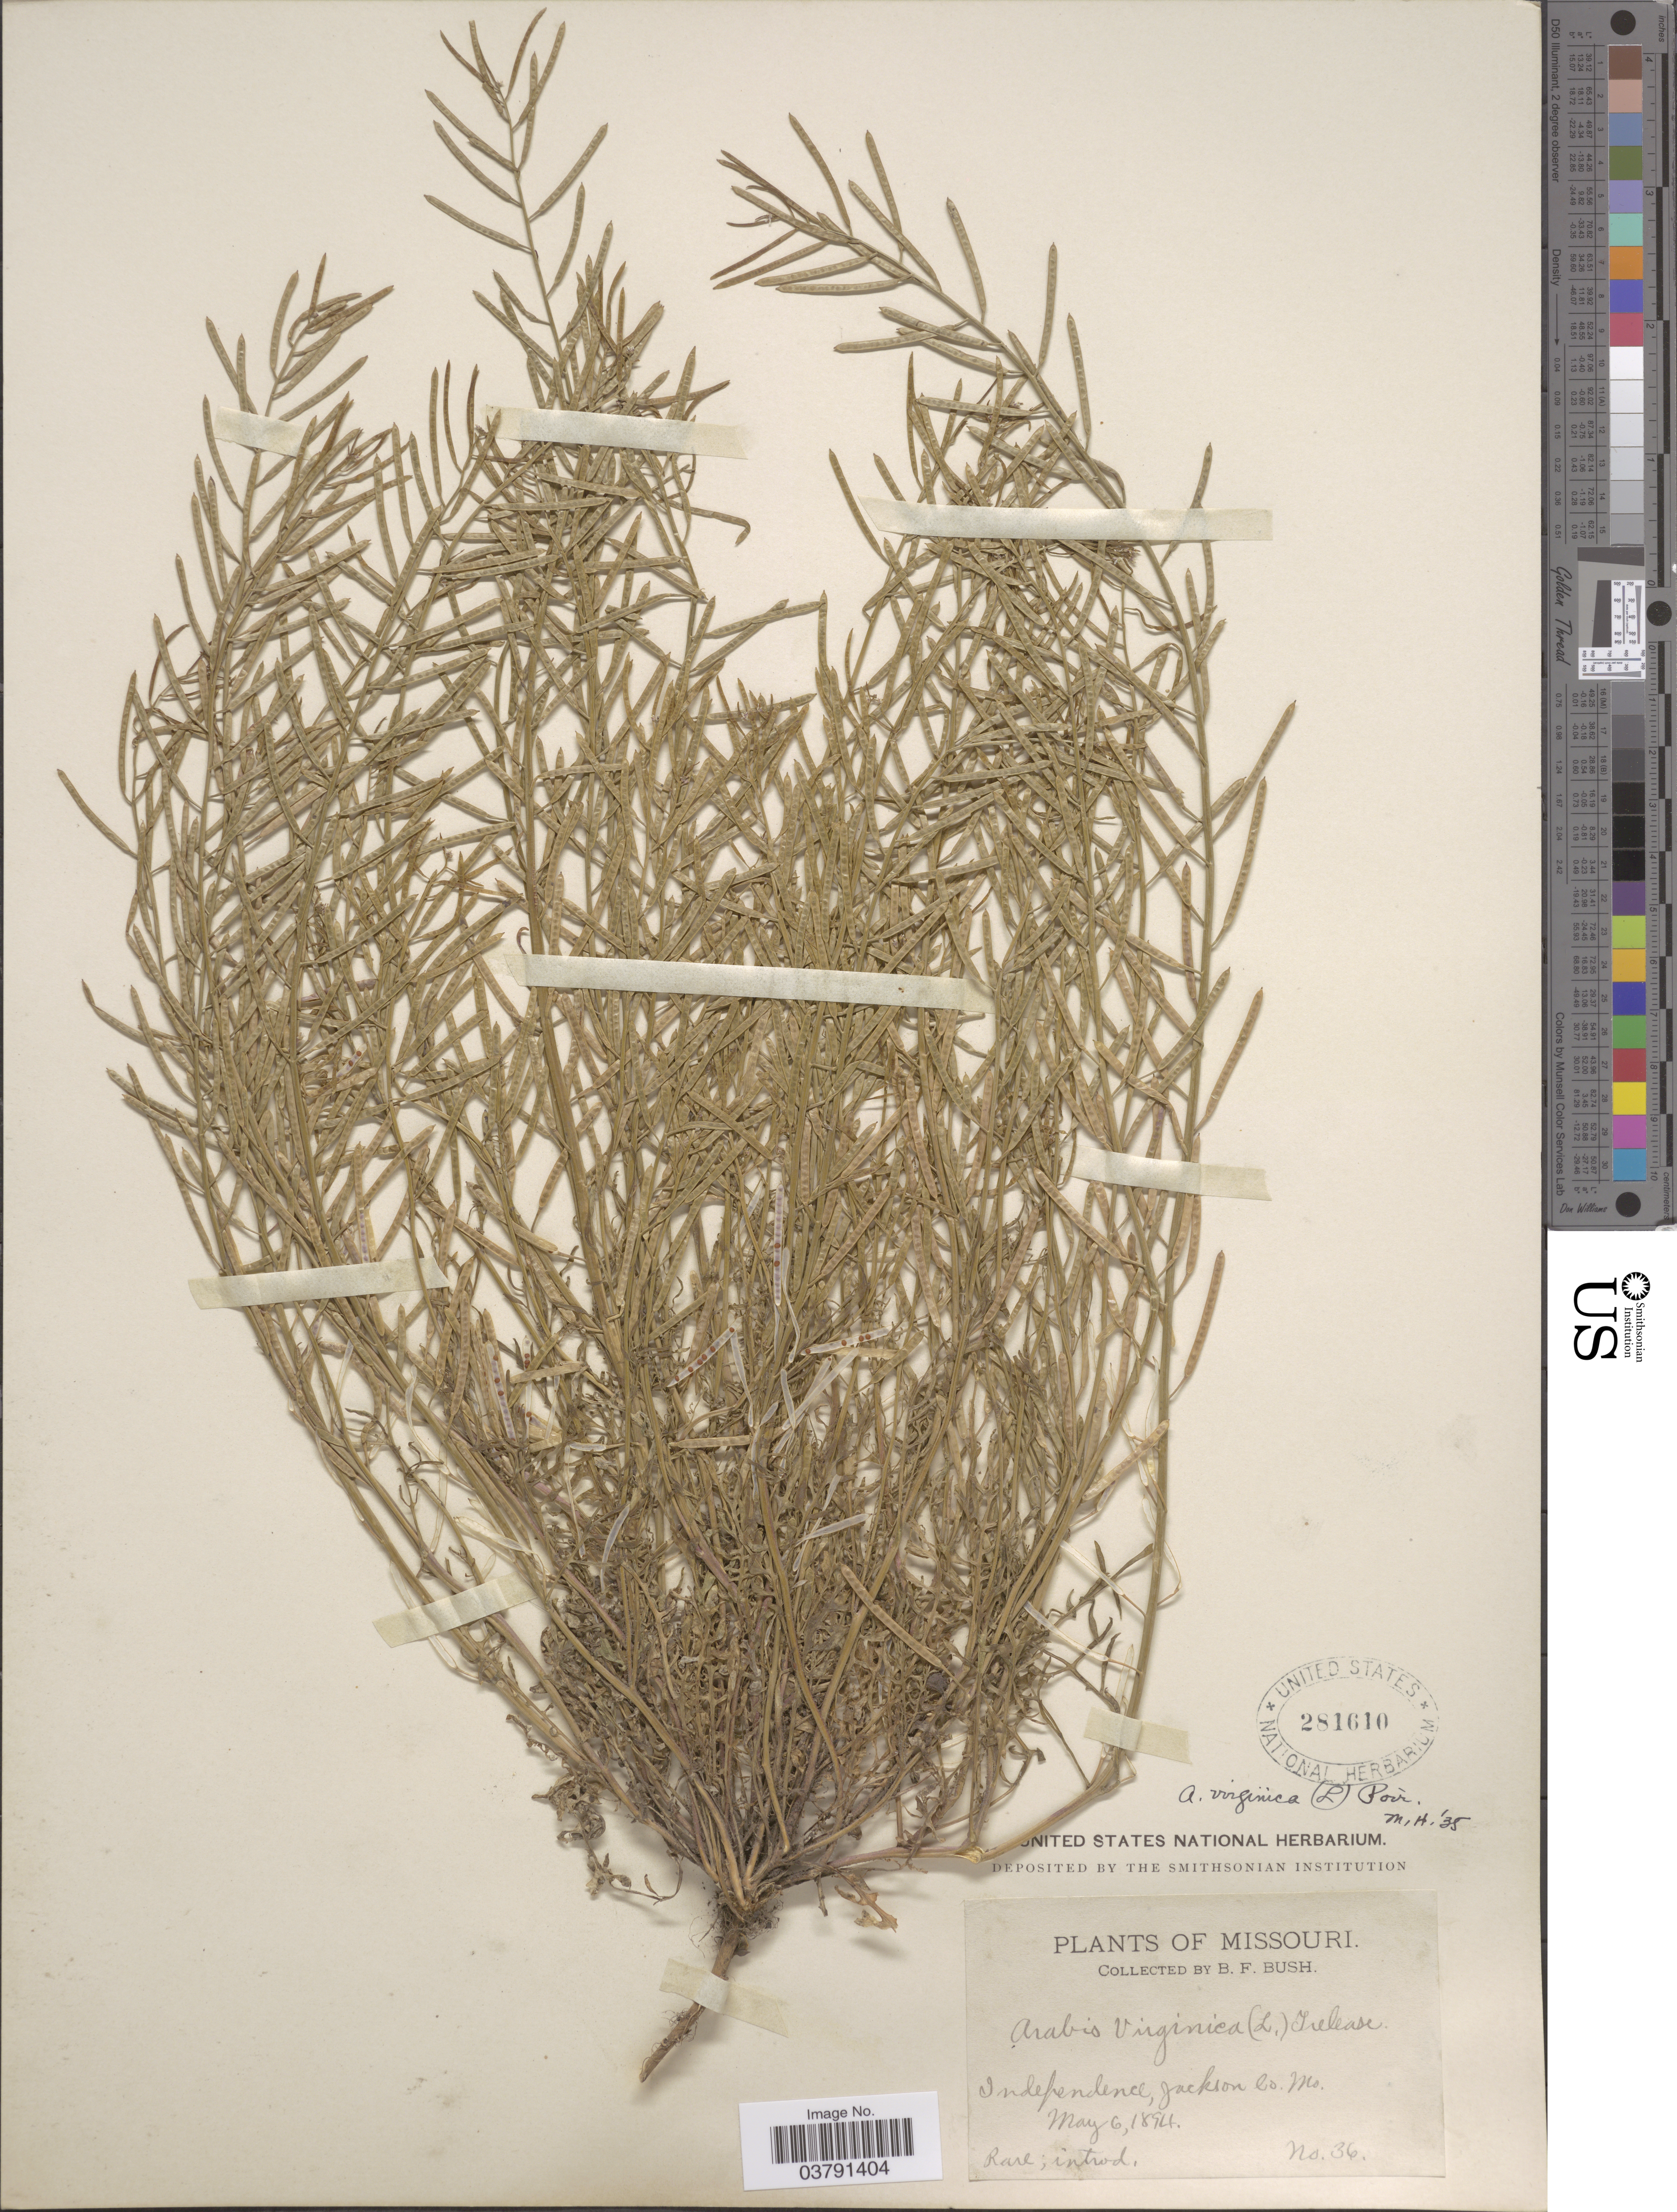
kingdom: Plantae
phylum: Tracheophyta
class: Magnoliopsida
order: Brassicales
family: Brassicaceae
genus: Planodes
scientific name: Planodes virginicum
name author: (L.) Greene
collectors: B. F. Bush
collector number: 36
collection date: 1894-05-06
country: United States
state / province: Missouri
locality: Independence, Jackson Co.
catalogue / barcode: US 281610